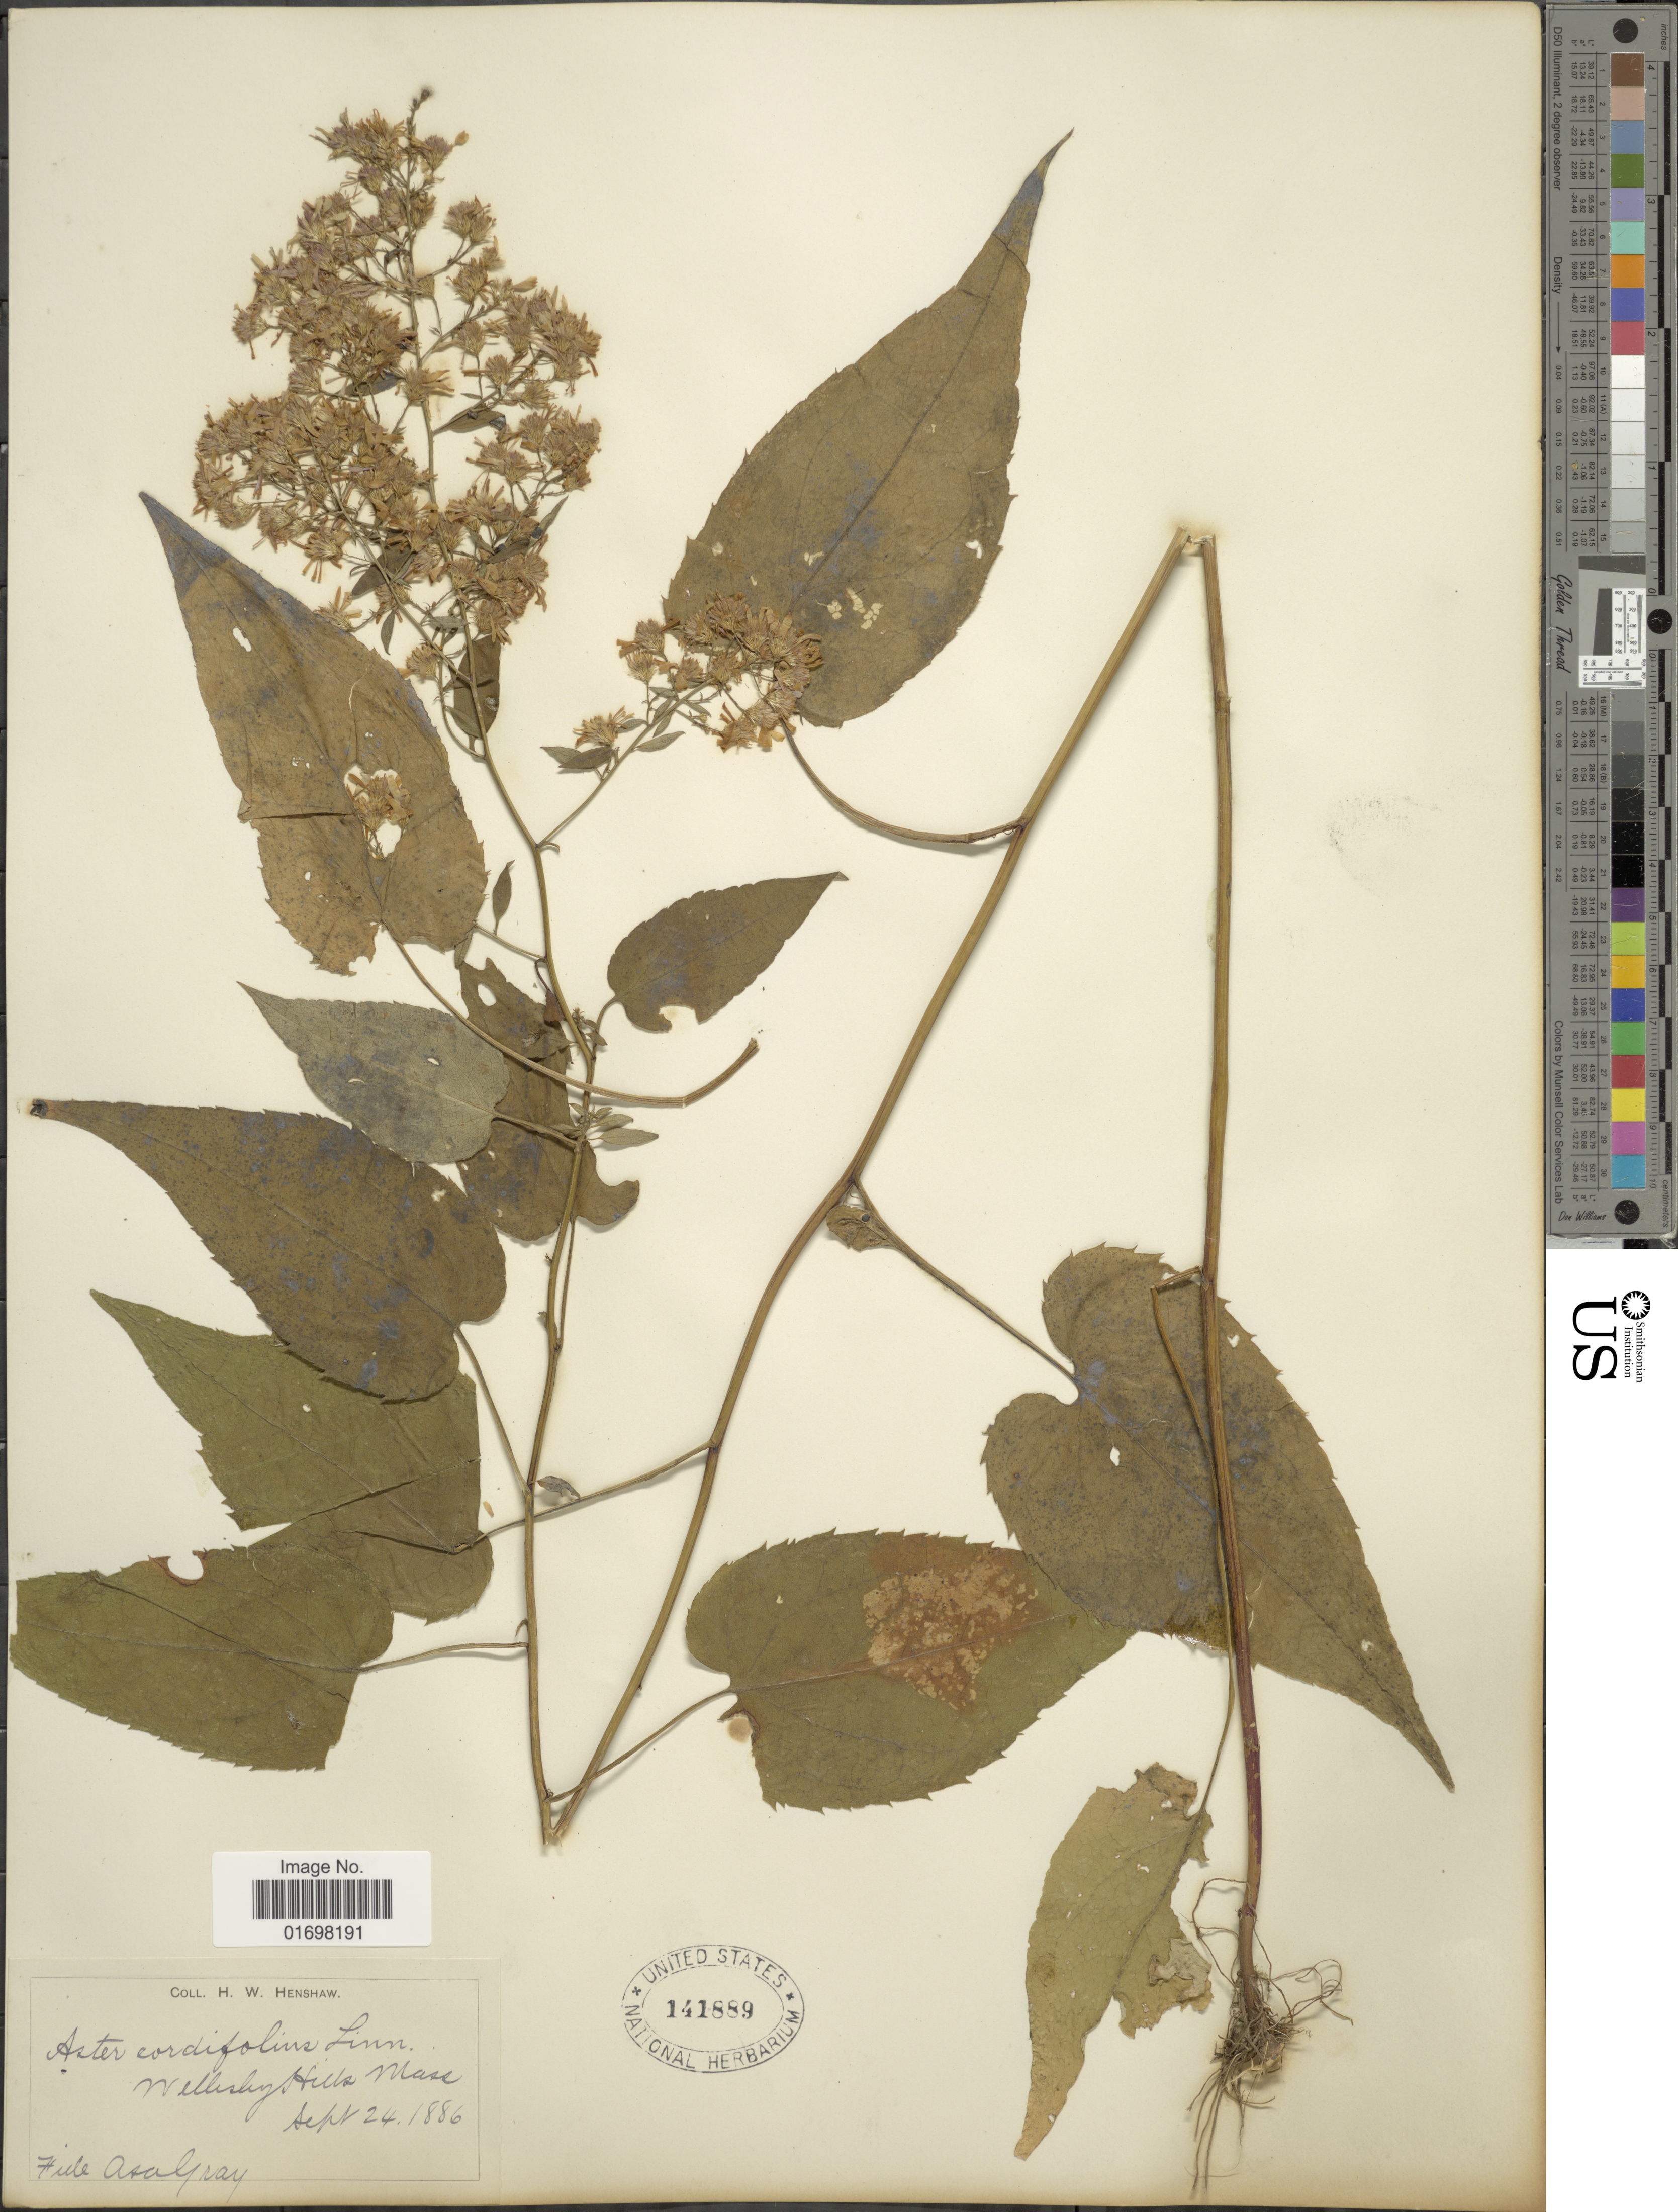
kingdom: Plantae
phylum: Tracheophyta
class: Magnoliopsida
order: Asterales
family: Asteraceae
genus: Symphyotrichum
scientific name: Symphyotrichum cordifolium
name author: (L.) G.L. Nesom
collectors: H. Henshaw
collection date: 1886-09-24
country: United States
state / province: Massachusetts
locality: Wellesley Hills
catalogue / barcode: US 141889